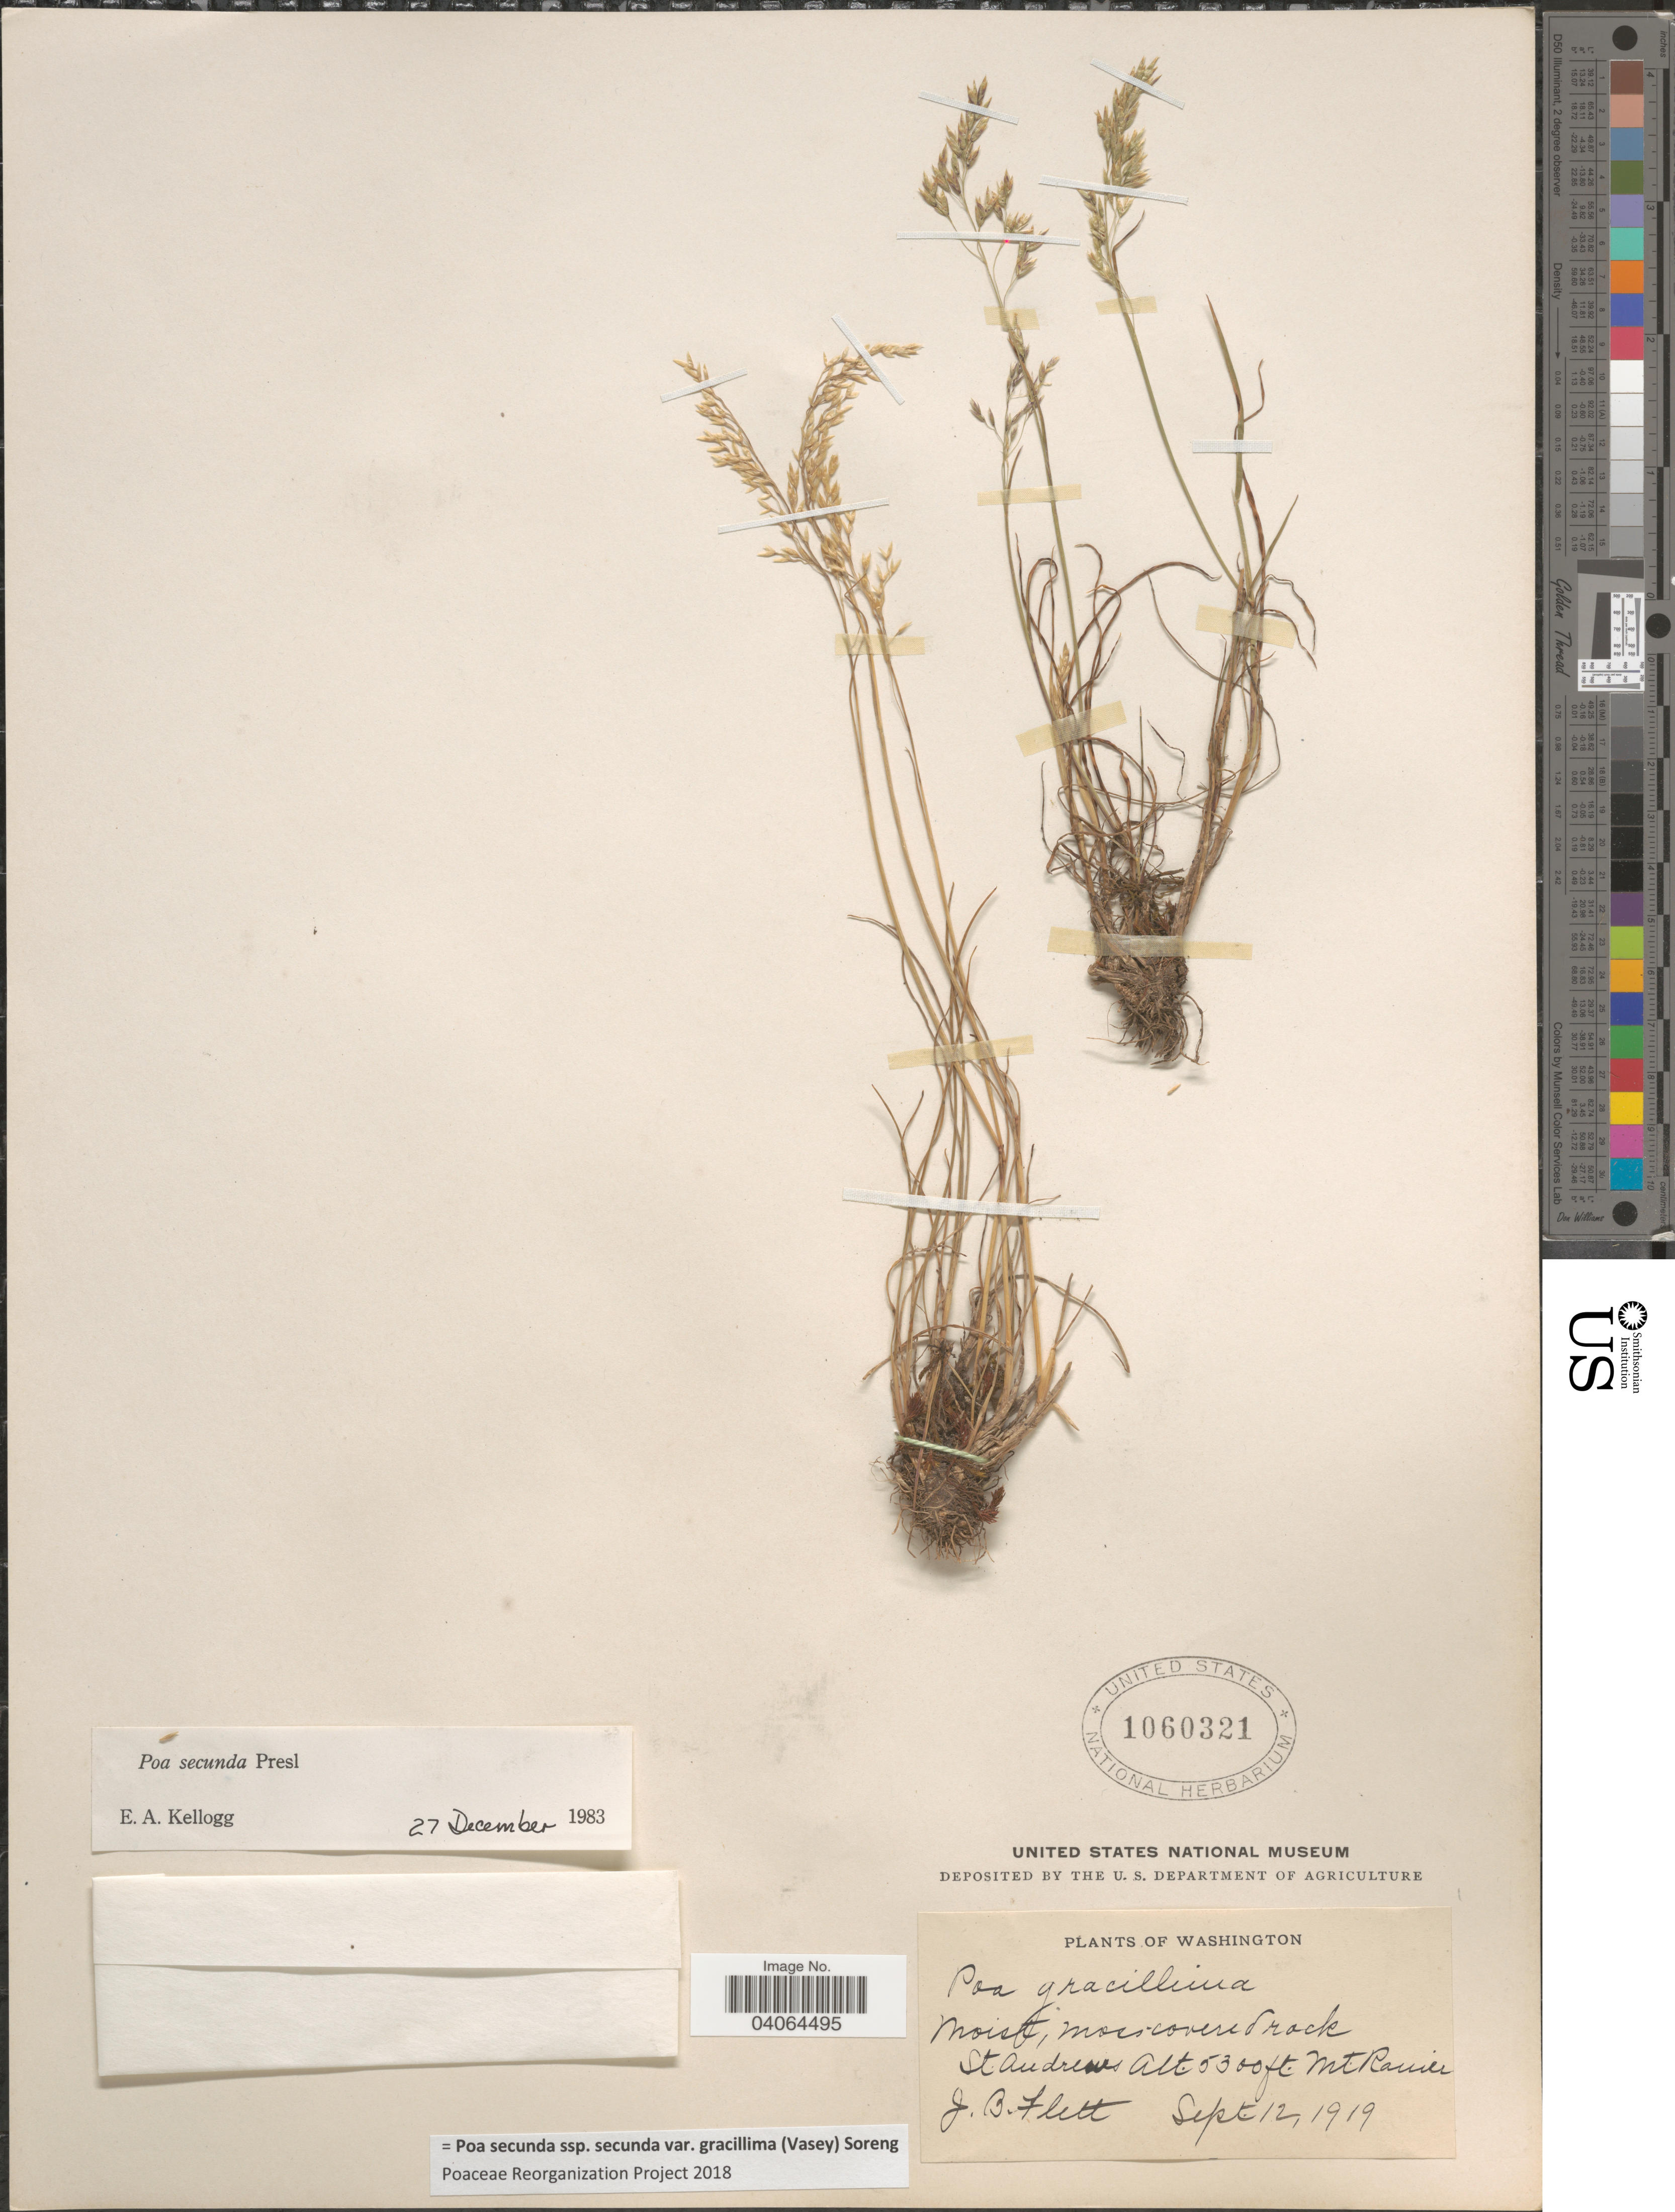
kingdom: Plantae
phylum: Tracheophyta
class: Liliopsida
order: Poales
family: Poaceae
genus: Poa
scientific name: Poa secunda subsp. secunda var. gracillima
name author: (Vasey) Soreng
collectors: J. Flett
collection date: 1919-09-12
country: United States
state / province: Washington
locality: St. Andrews. Mt. Ranier.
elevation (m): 1615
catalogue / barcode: US 1060321